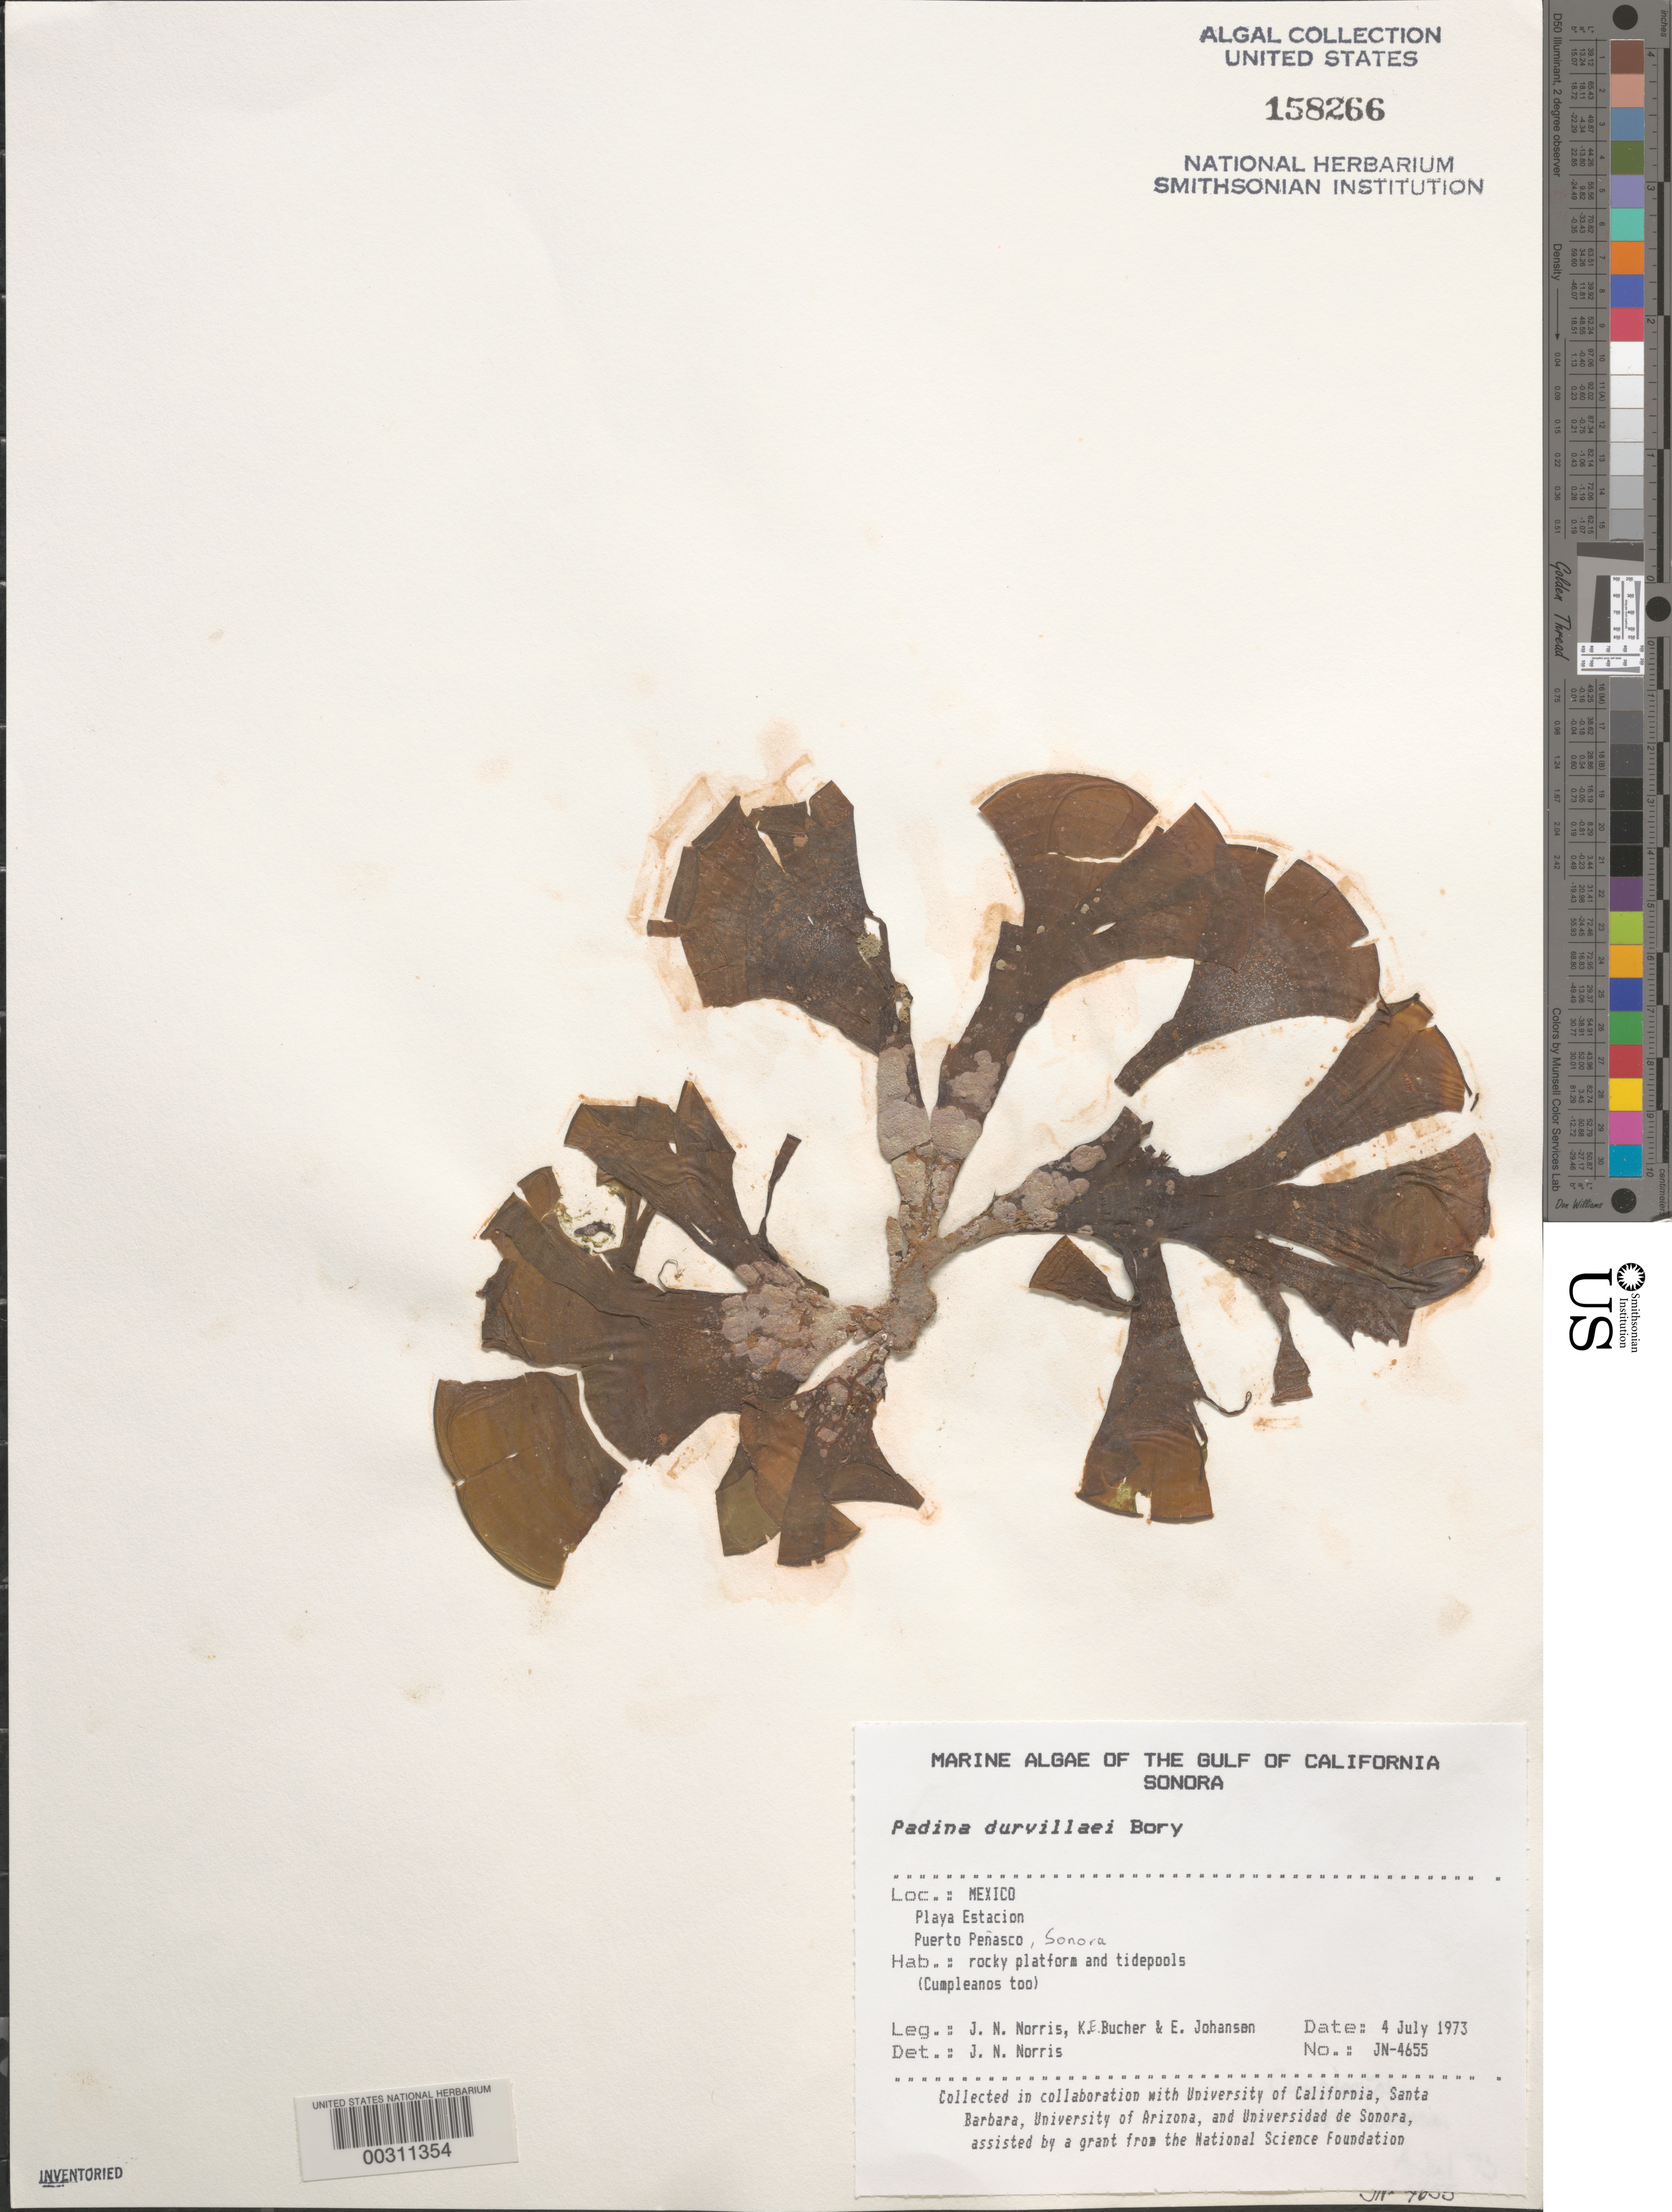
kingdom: Chromista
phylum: Ochrophyta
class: Phaeophyceae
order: Dictyotales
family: Dictyotaceae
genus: Padina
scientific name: Padina durvillaei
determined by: Norris, James N.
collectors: J. N. Norris, K. E. Bucher & E. Johansen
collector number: JN-4655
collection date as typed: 04 Jul 1973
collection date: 1973-07-04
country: Mexico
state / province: Sonora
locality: Playa Estacion, Puerto Penasco, Cumpleanos tide pool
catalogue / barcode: US 158266